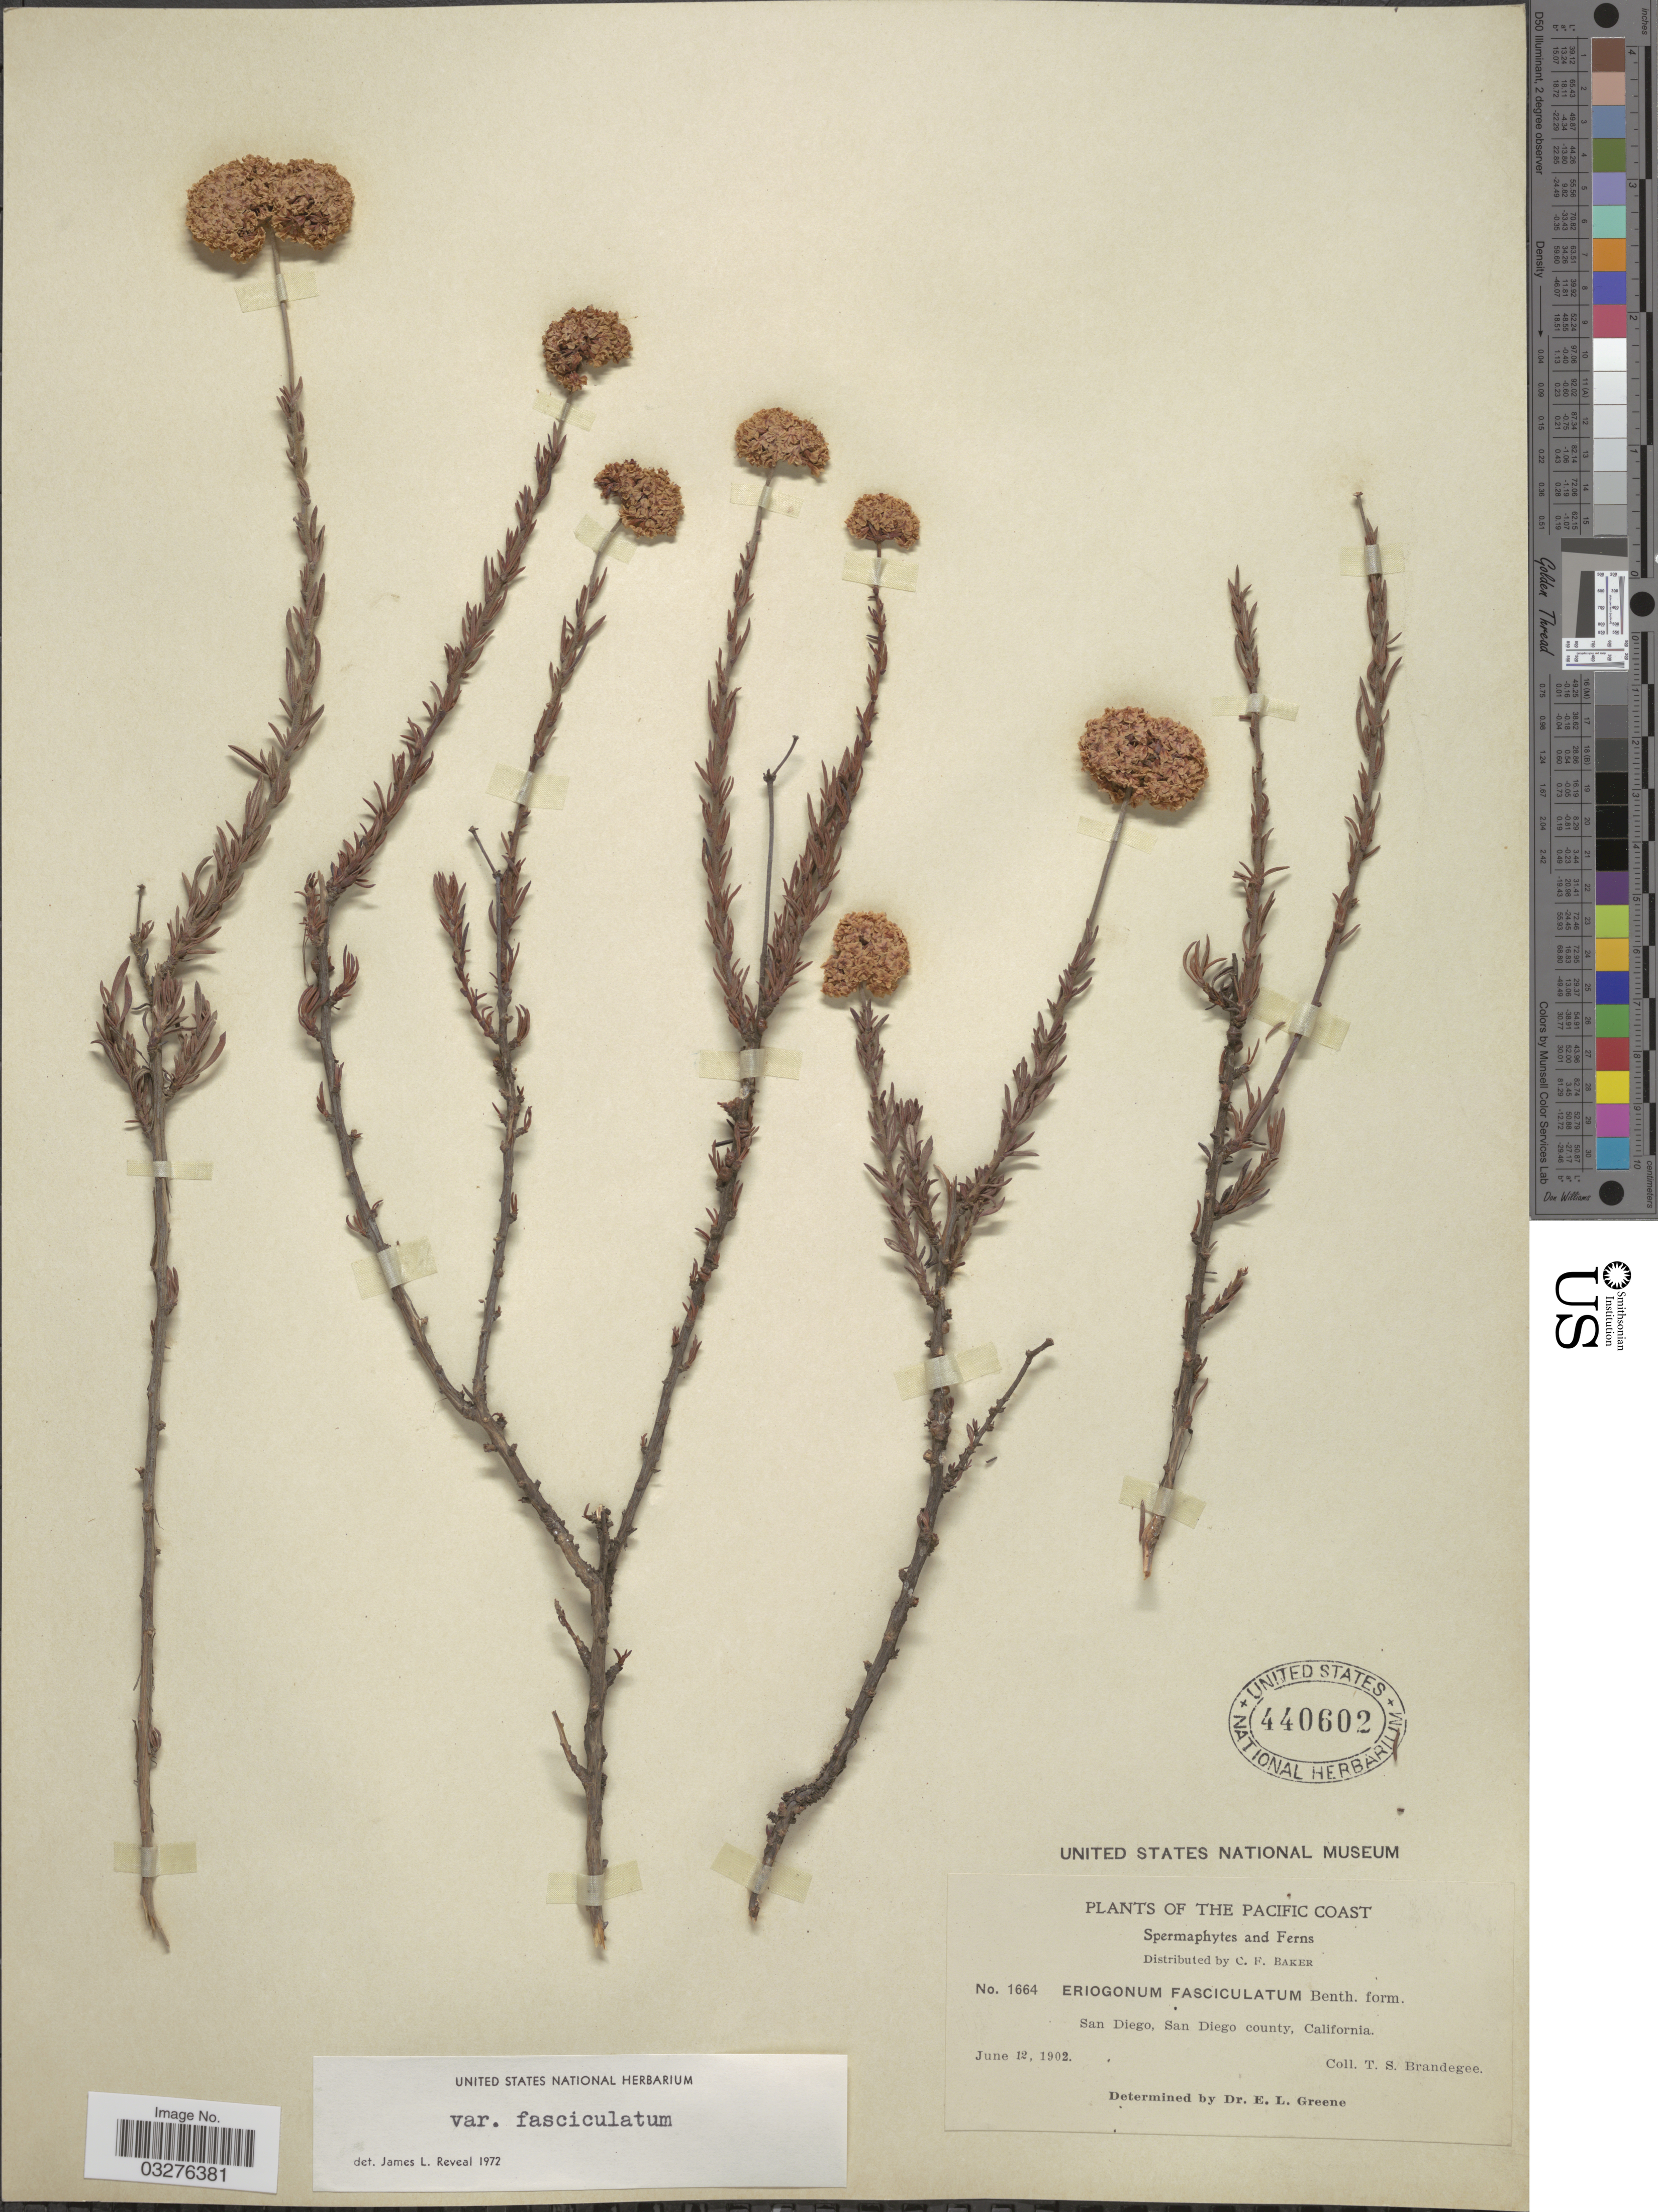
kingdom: Plantae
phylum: Tracheophyta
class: Magnoliopsida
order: Caryophyllales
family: Polygonaceae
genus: Eriogonum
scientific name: Eriogonum fasciculatum var. fasciculatum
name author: Benth.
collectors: T. S. Brandegee (herbarium)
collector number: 1664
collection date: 1902-06-12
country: United States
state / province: California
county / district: San Diego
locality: The Pacific Coast, San Diego, San Diego county.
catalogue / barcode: US 440602